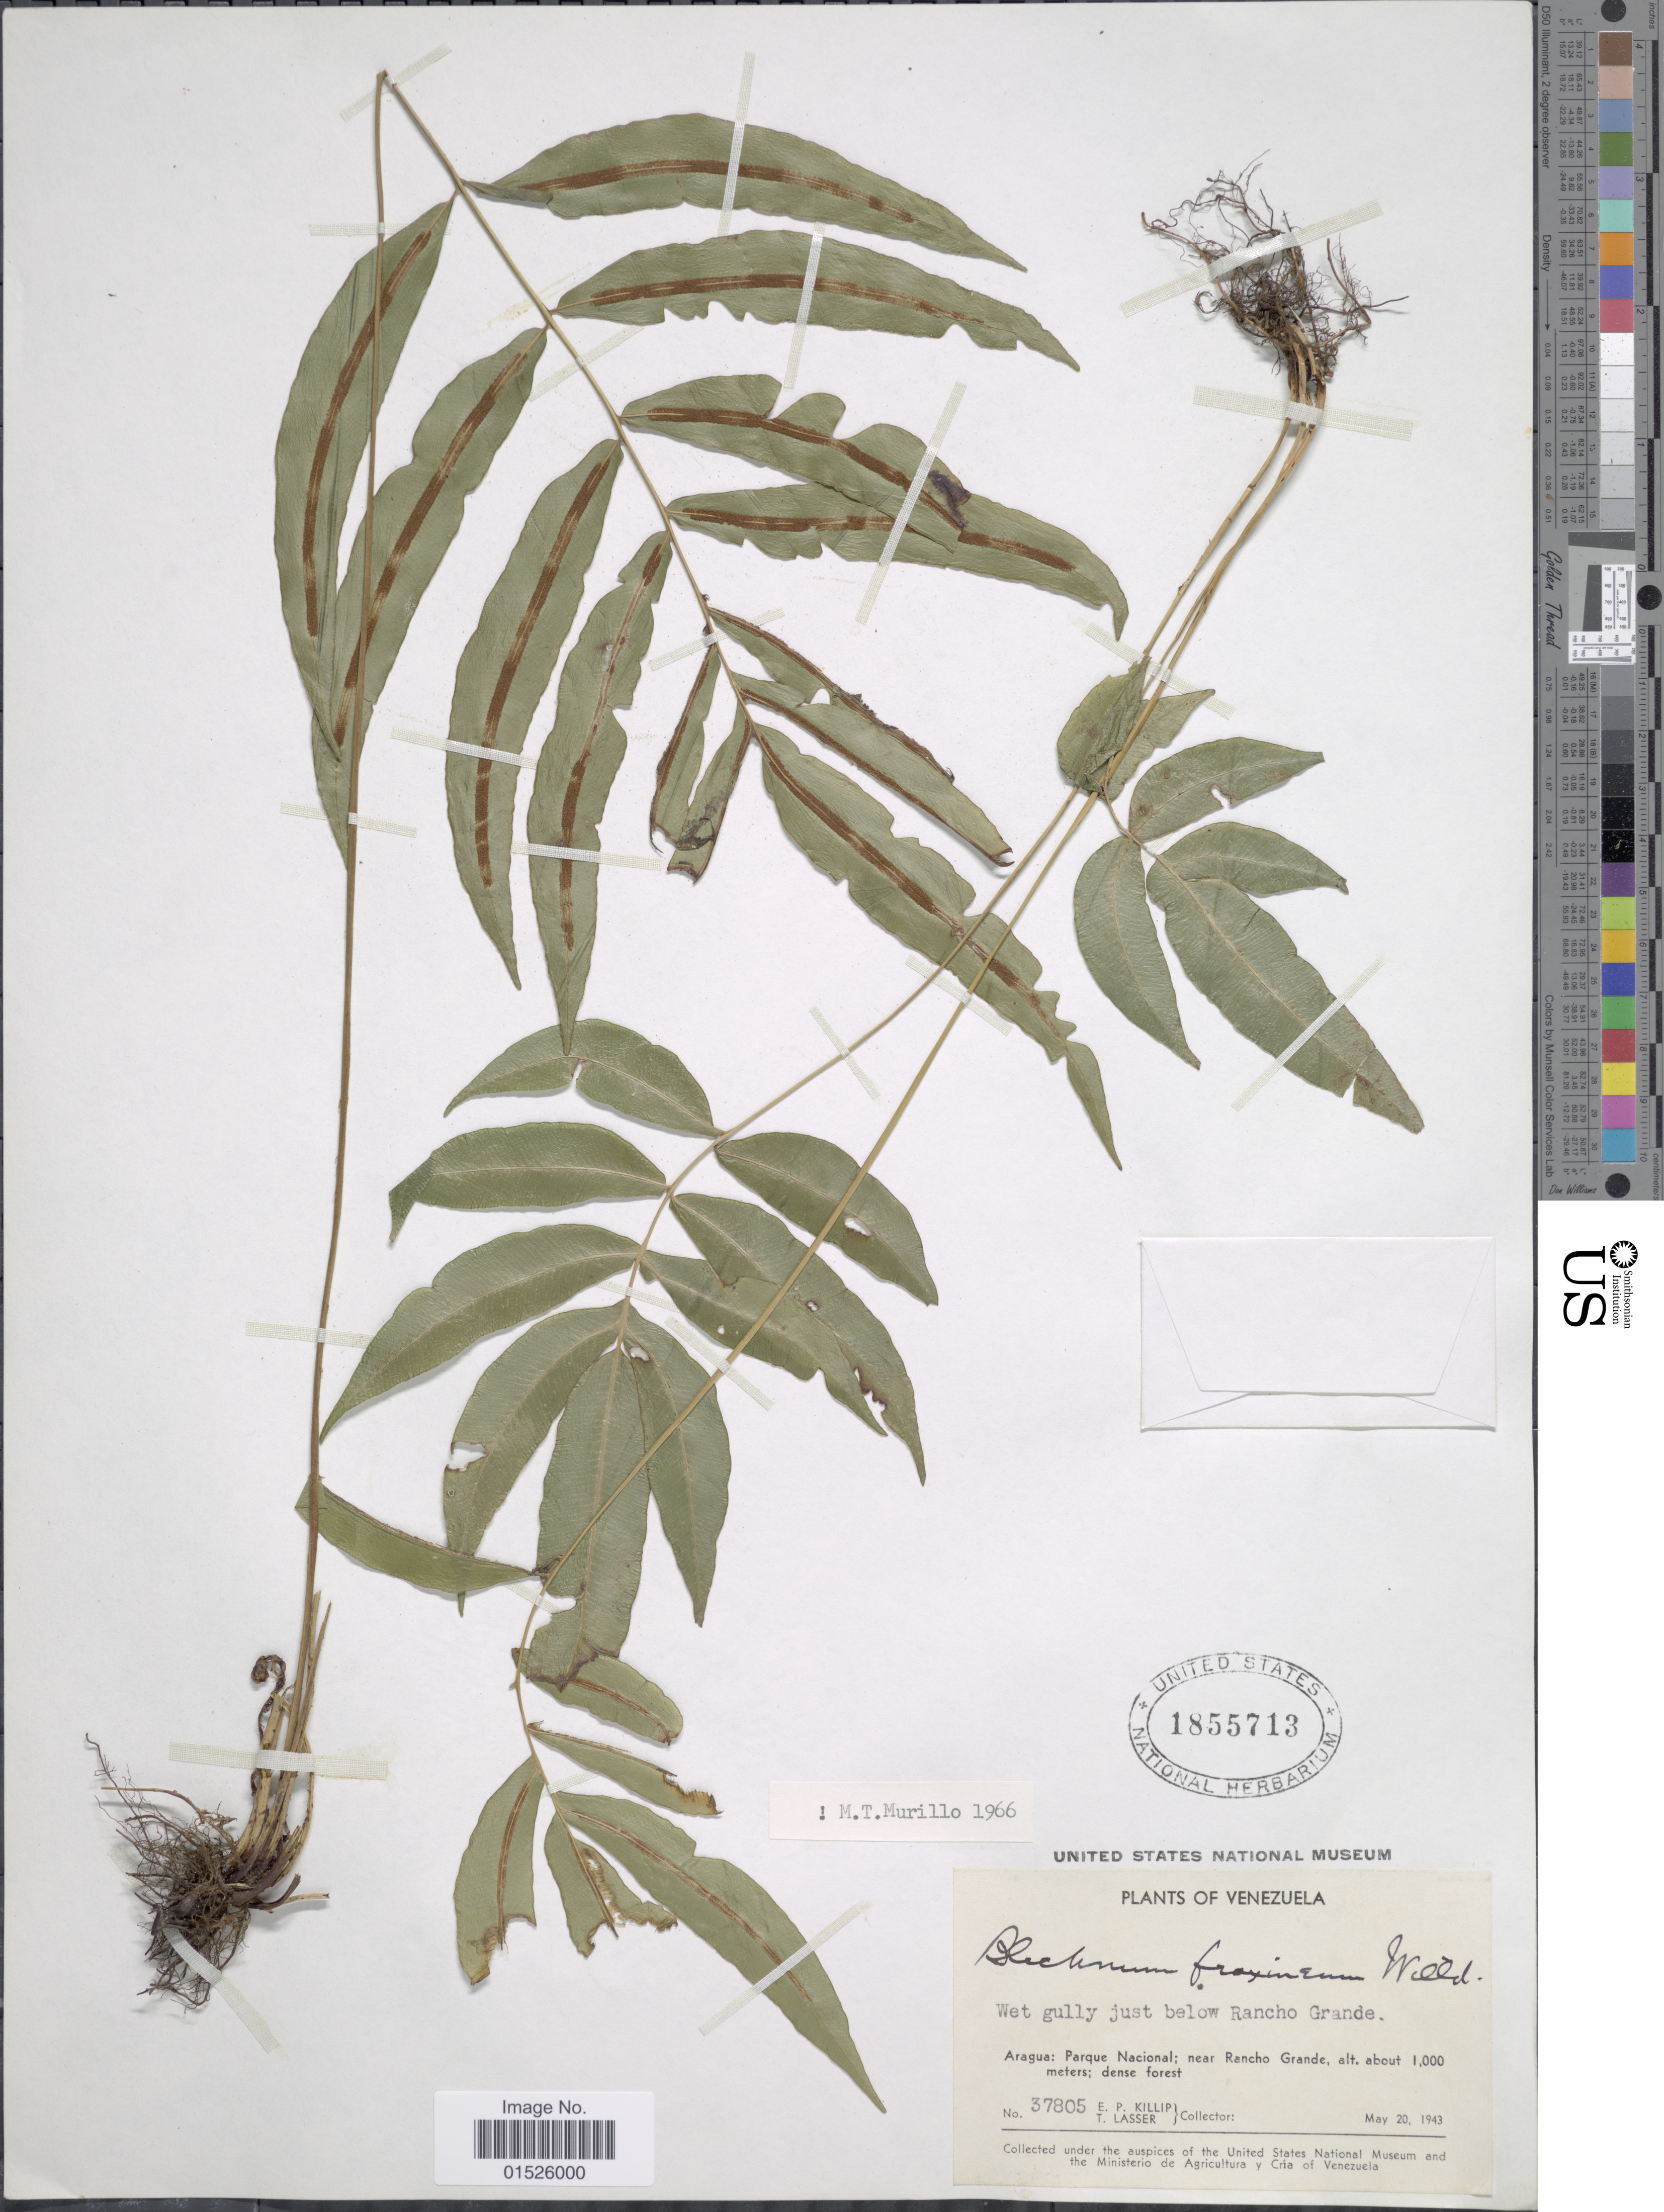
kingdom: Plantae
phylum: Tracheophyta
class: Polypodiopsida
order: Polypodiales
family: Blechnaceae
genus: Blechnum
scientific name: Blechnum x fraxineum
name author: Willd.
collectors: E. P. Killip & T. Lasser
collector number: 37805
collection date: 1943-05-20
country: Venezuela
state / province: Aragua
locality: Venezuela, Aragua: Parque Nacional; near Rancho Grande.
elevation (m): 1000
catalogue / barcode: US 1855713